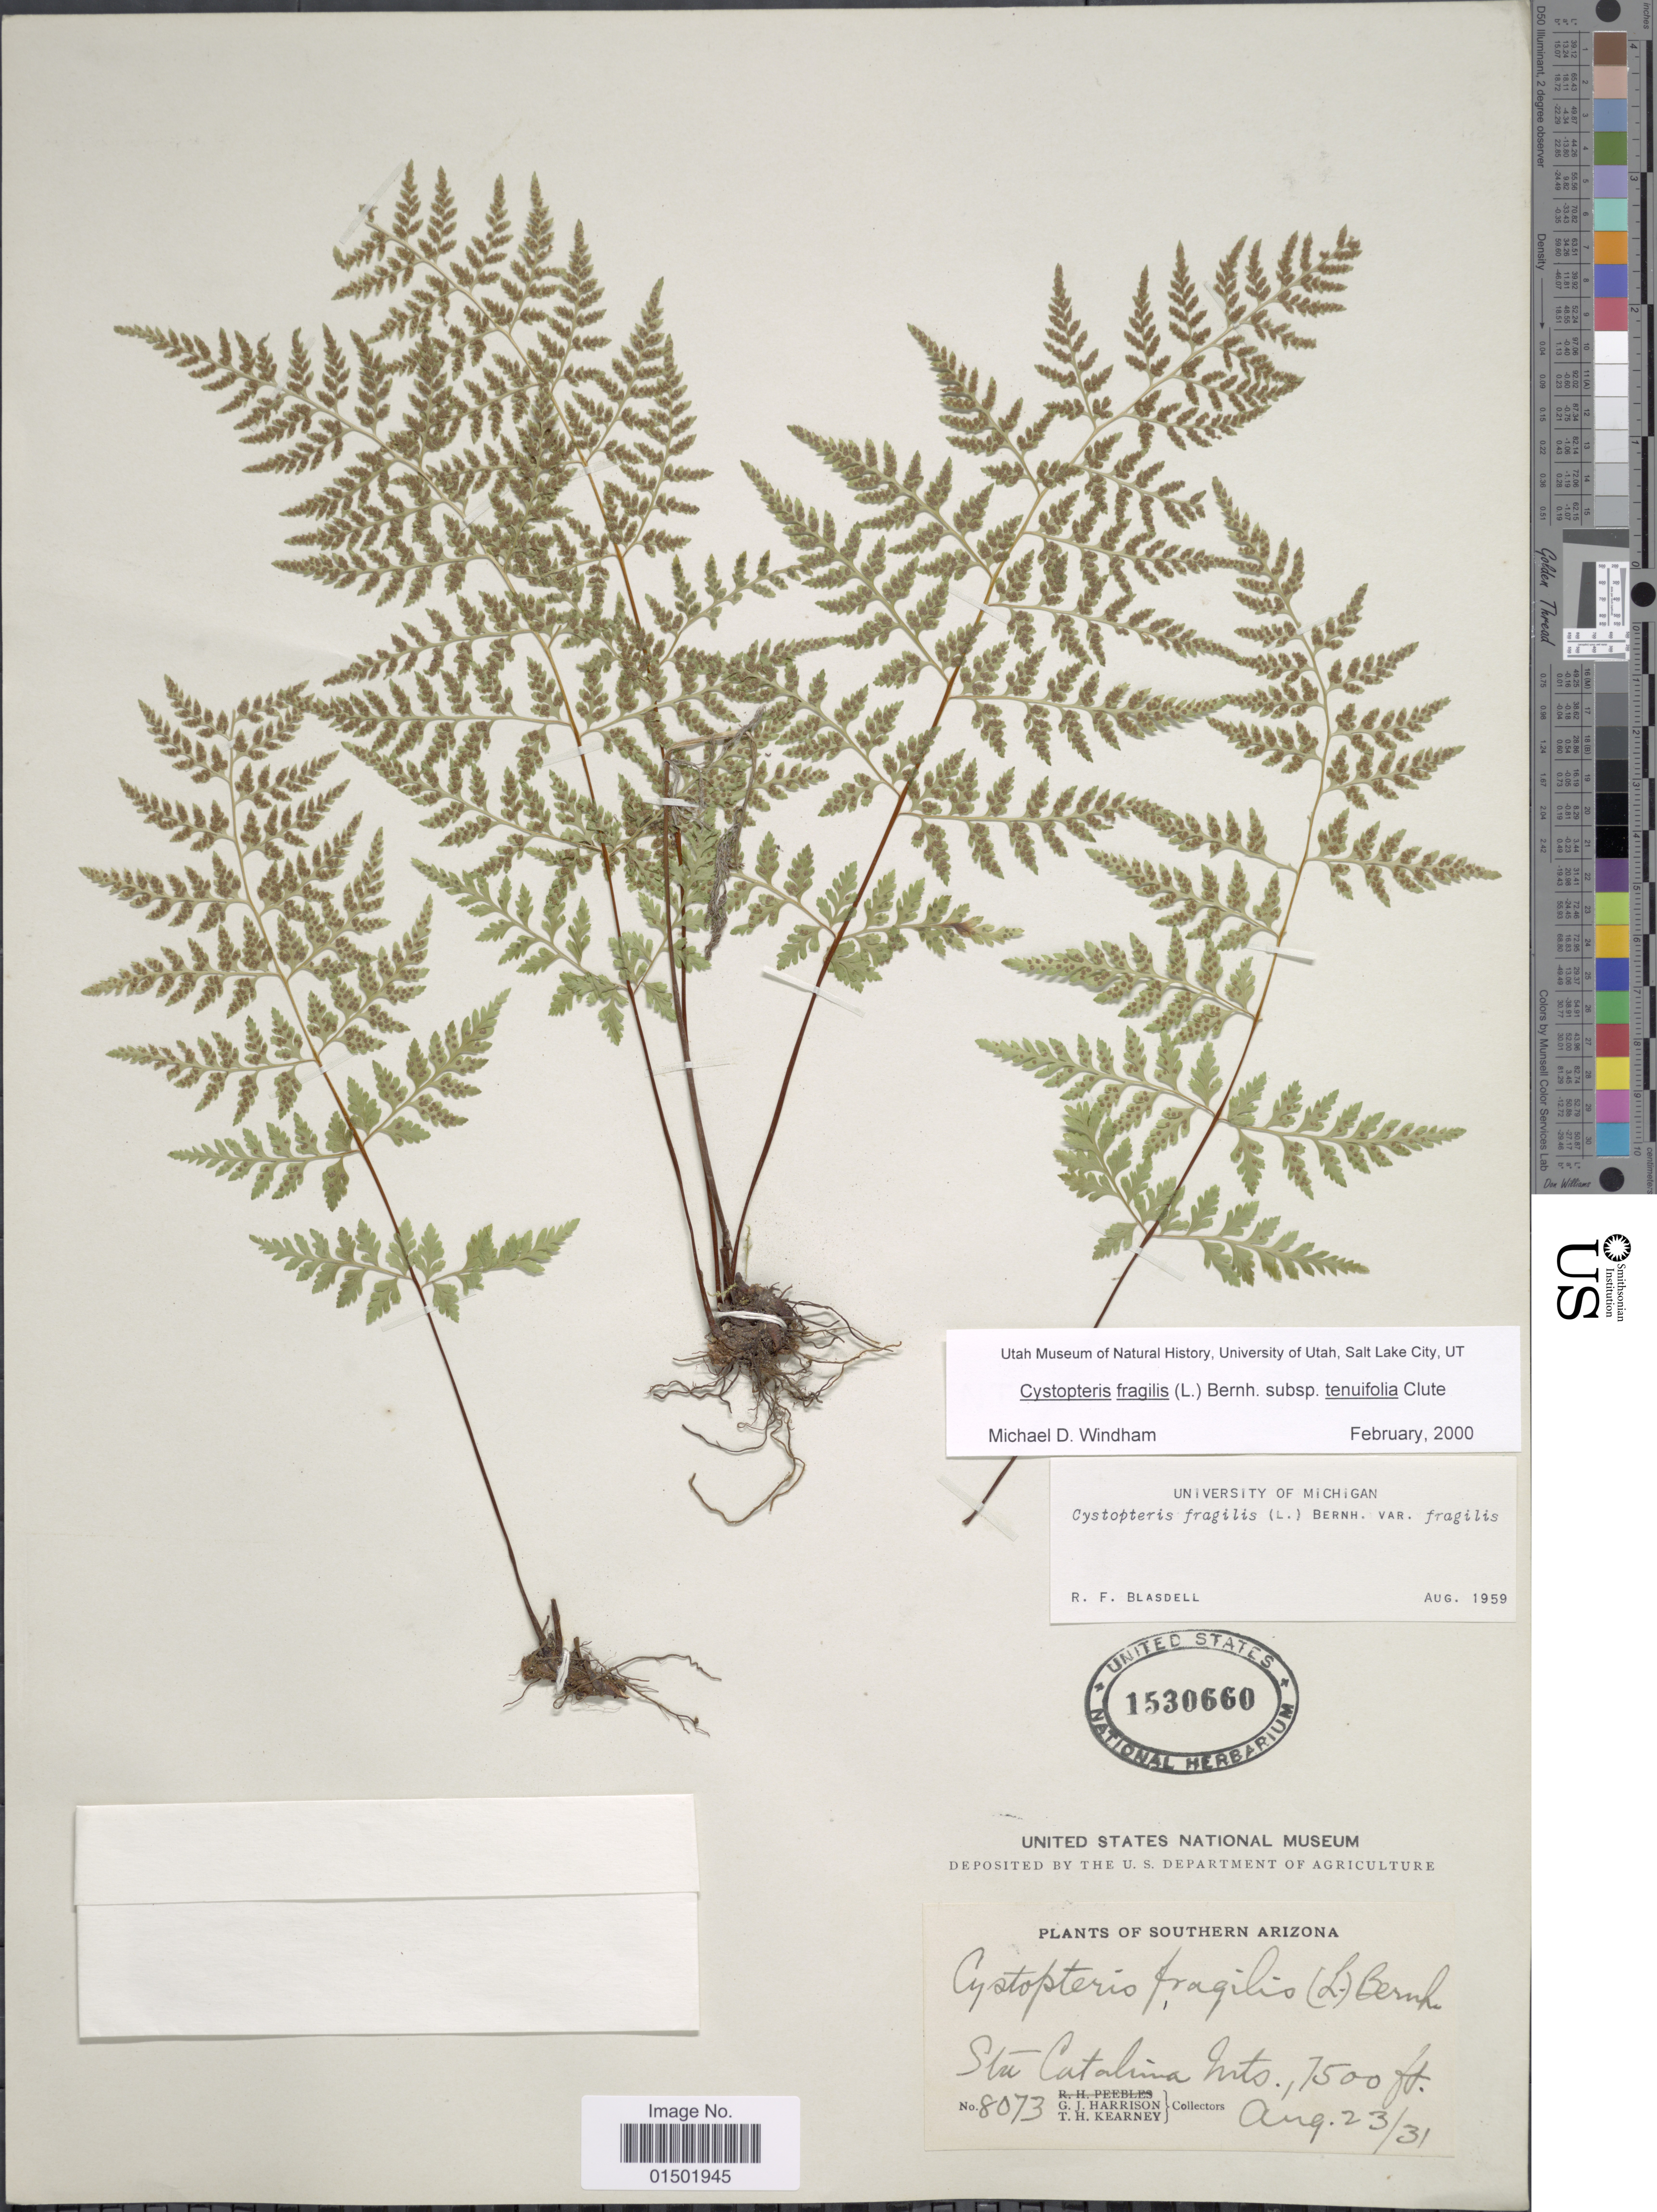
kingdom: Plantae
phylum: Tracheophyta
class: Polypodiopsida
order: Polypodiales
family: Cystopteridaceae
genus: Cystopteris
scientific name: Cystopteris fragilis var. tenuifolia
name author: (Clute) M. Broun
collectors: G. J. Harrison & T. H. Kearney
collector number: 8073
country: United States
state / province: Arizona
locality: Southern Arizona. Sta. Catalina Mts.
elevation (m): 2286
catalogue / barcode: US 1530660